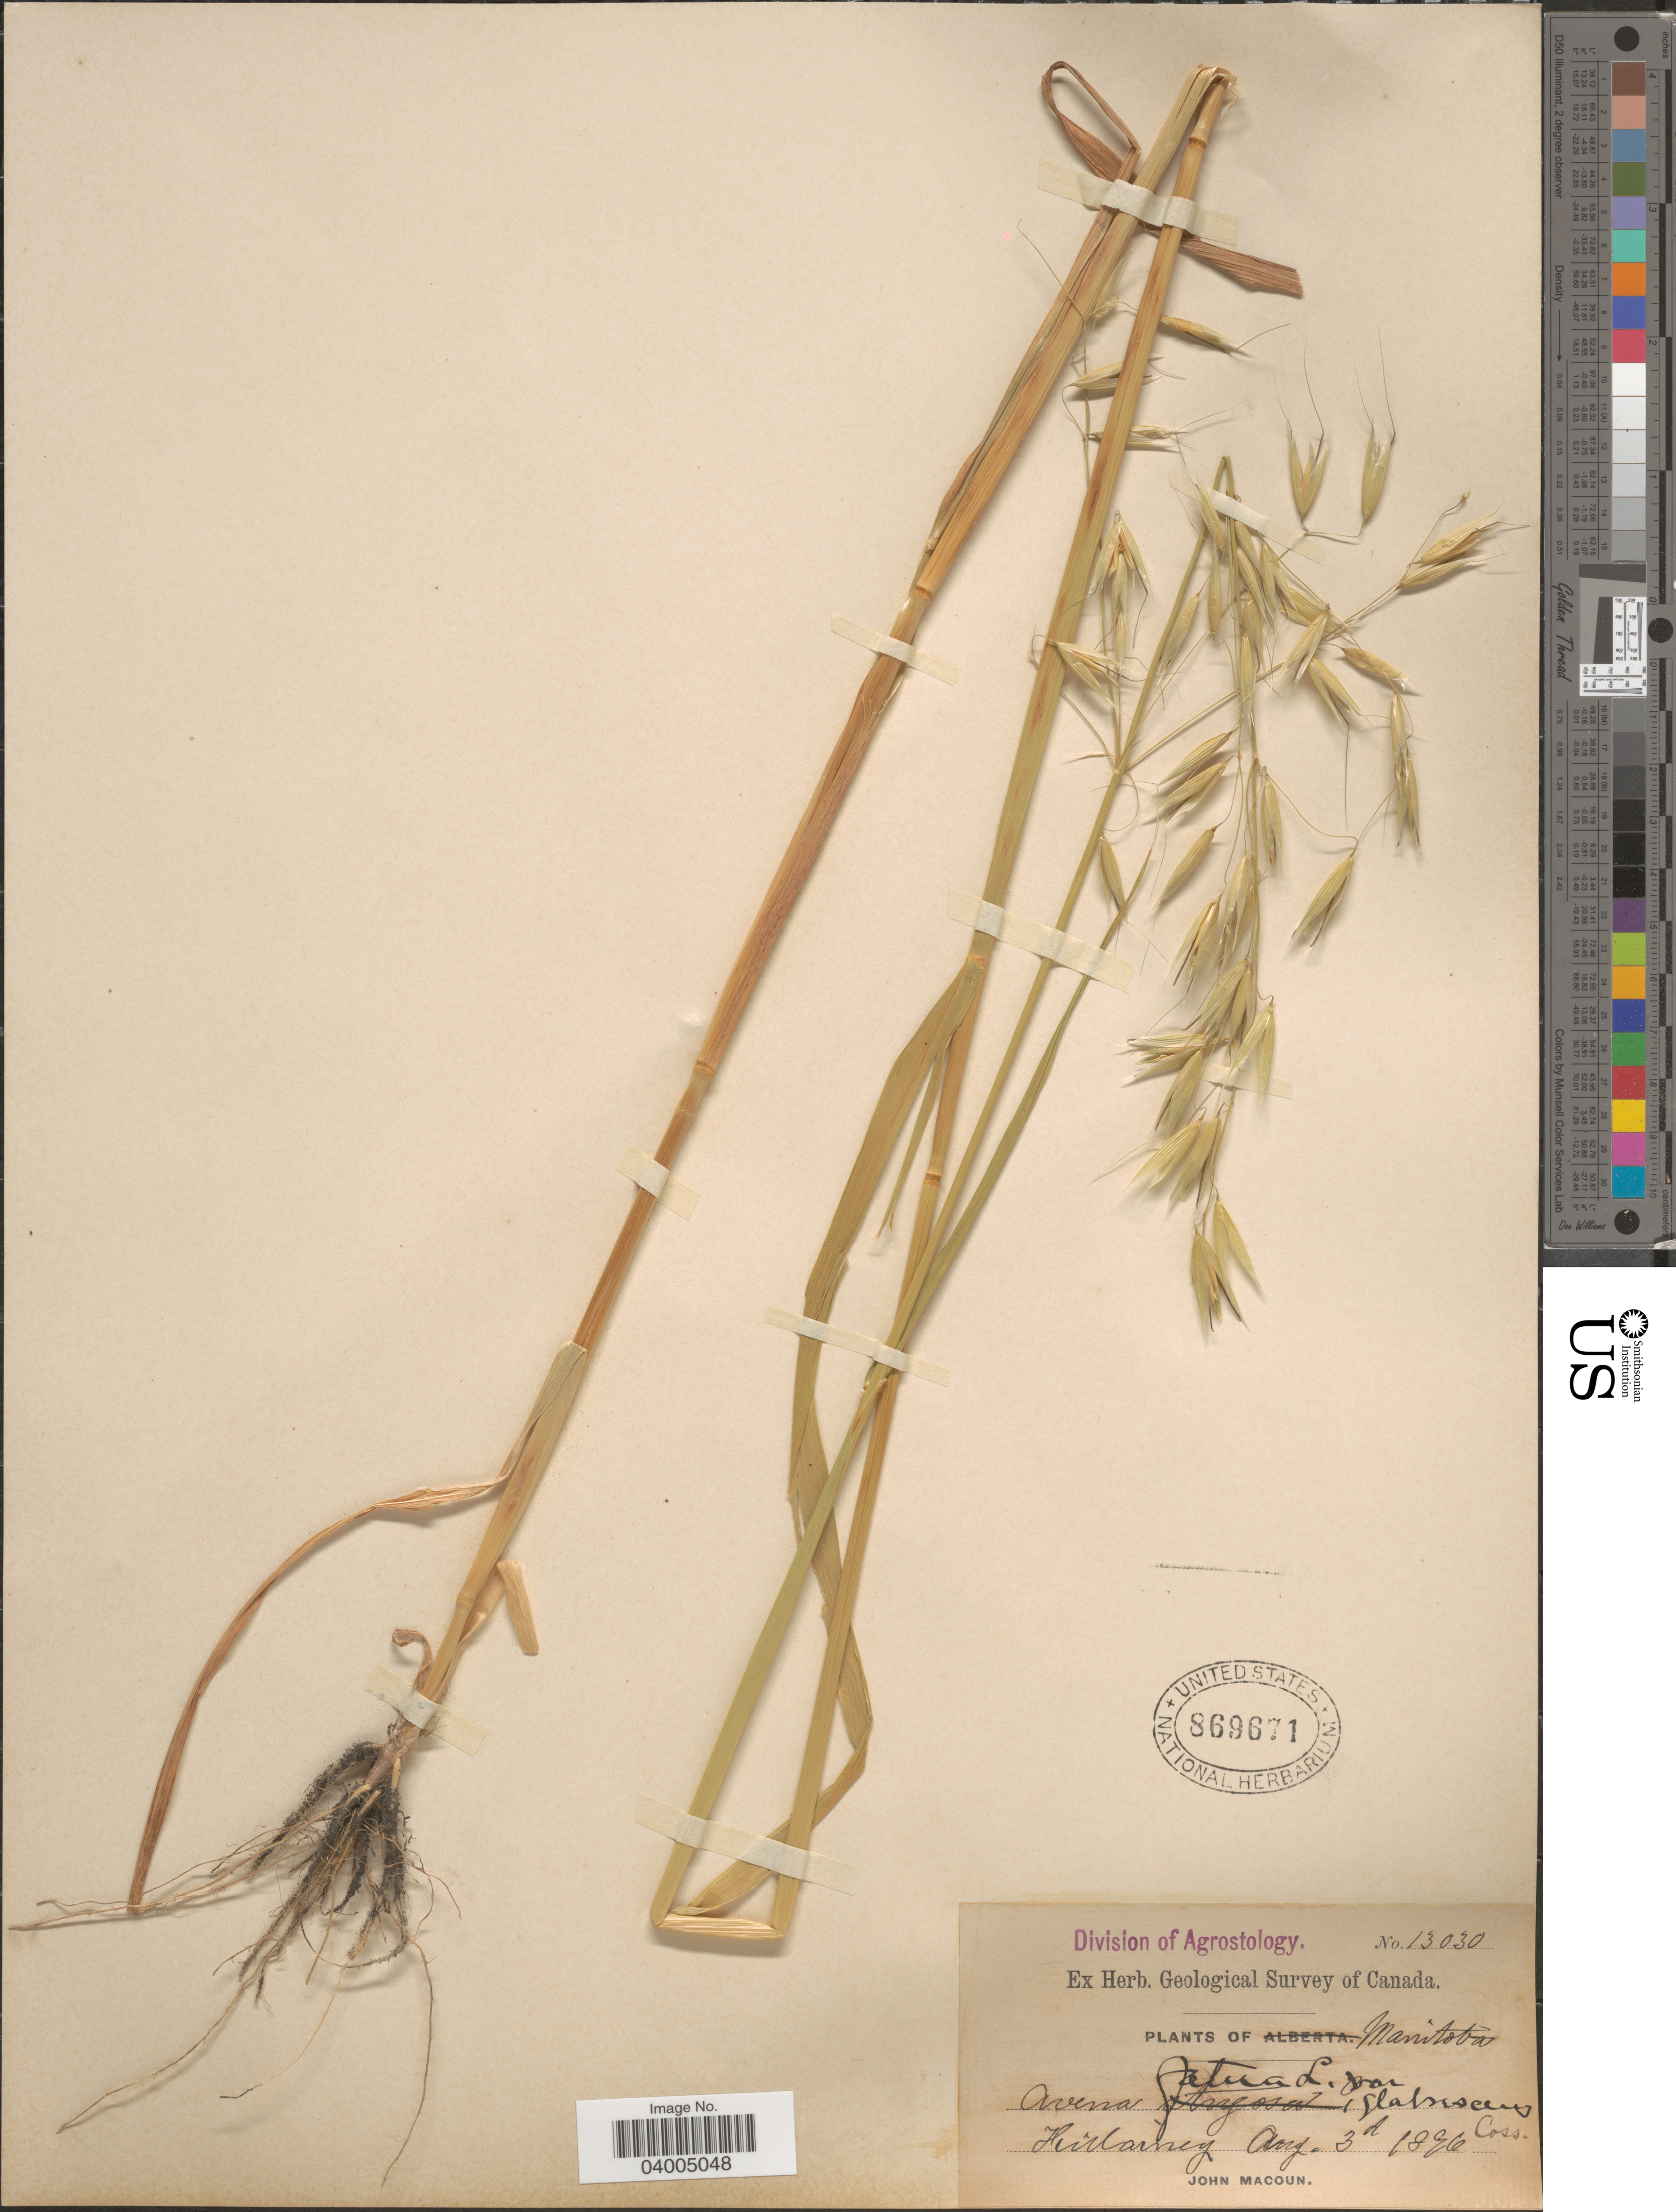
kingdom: Plantae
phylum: Tracheophyta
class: Liliopsida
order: Poales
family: Poaceae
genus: Avena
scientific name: Avena fatua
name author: L.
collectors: J. Macoun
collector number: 13030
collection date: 1896-08-03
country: Canada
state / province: Manitoba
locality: Killarney.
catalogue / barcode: US 869671